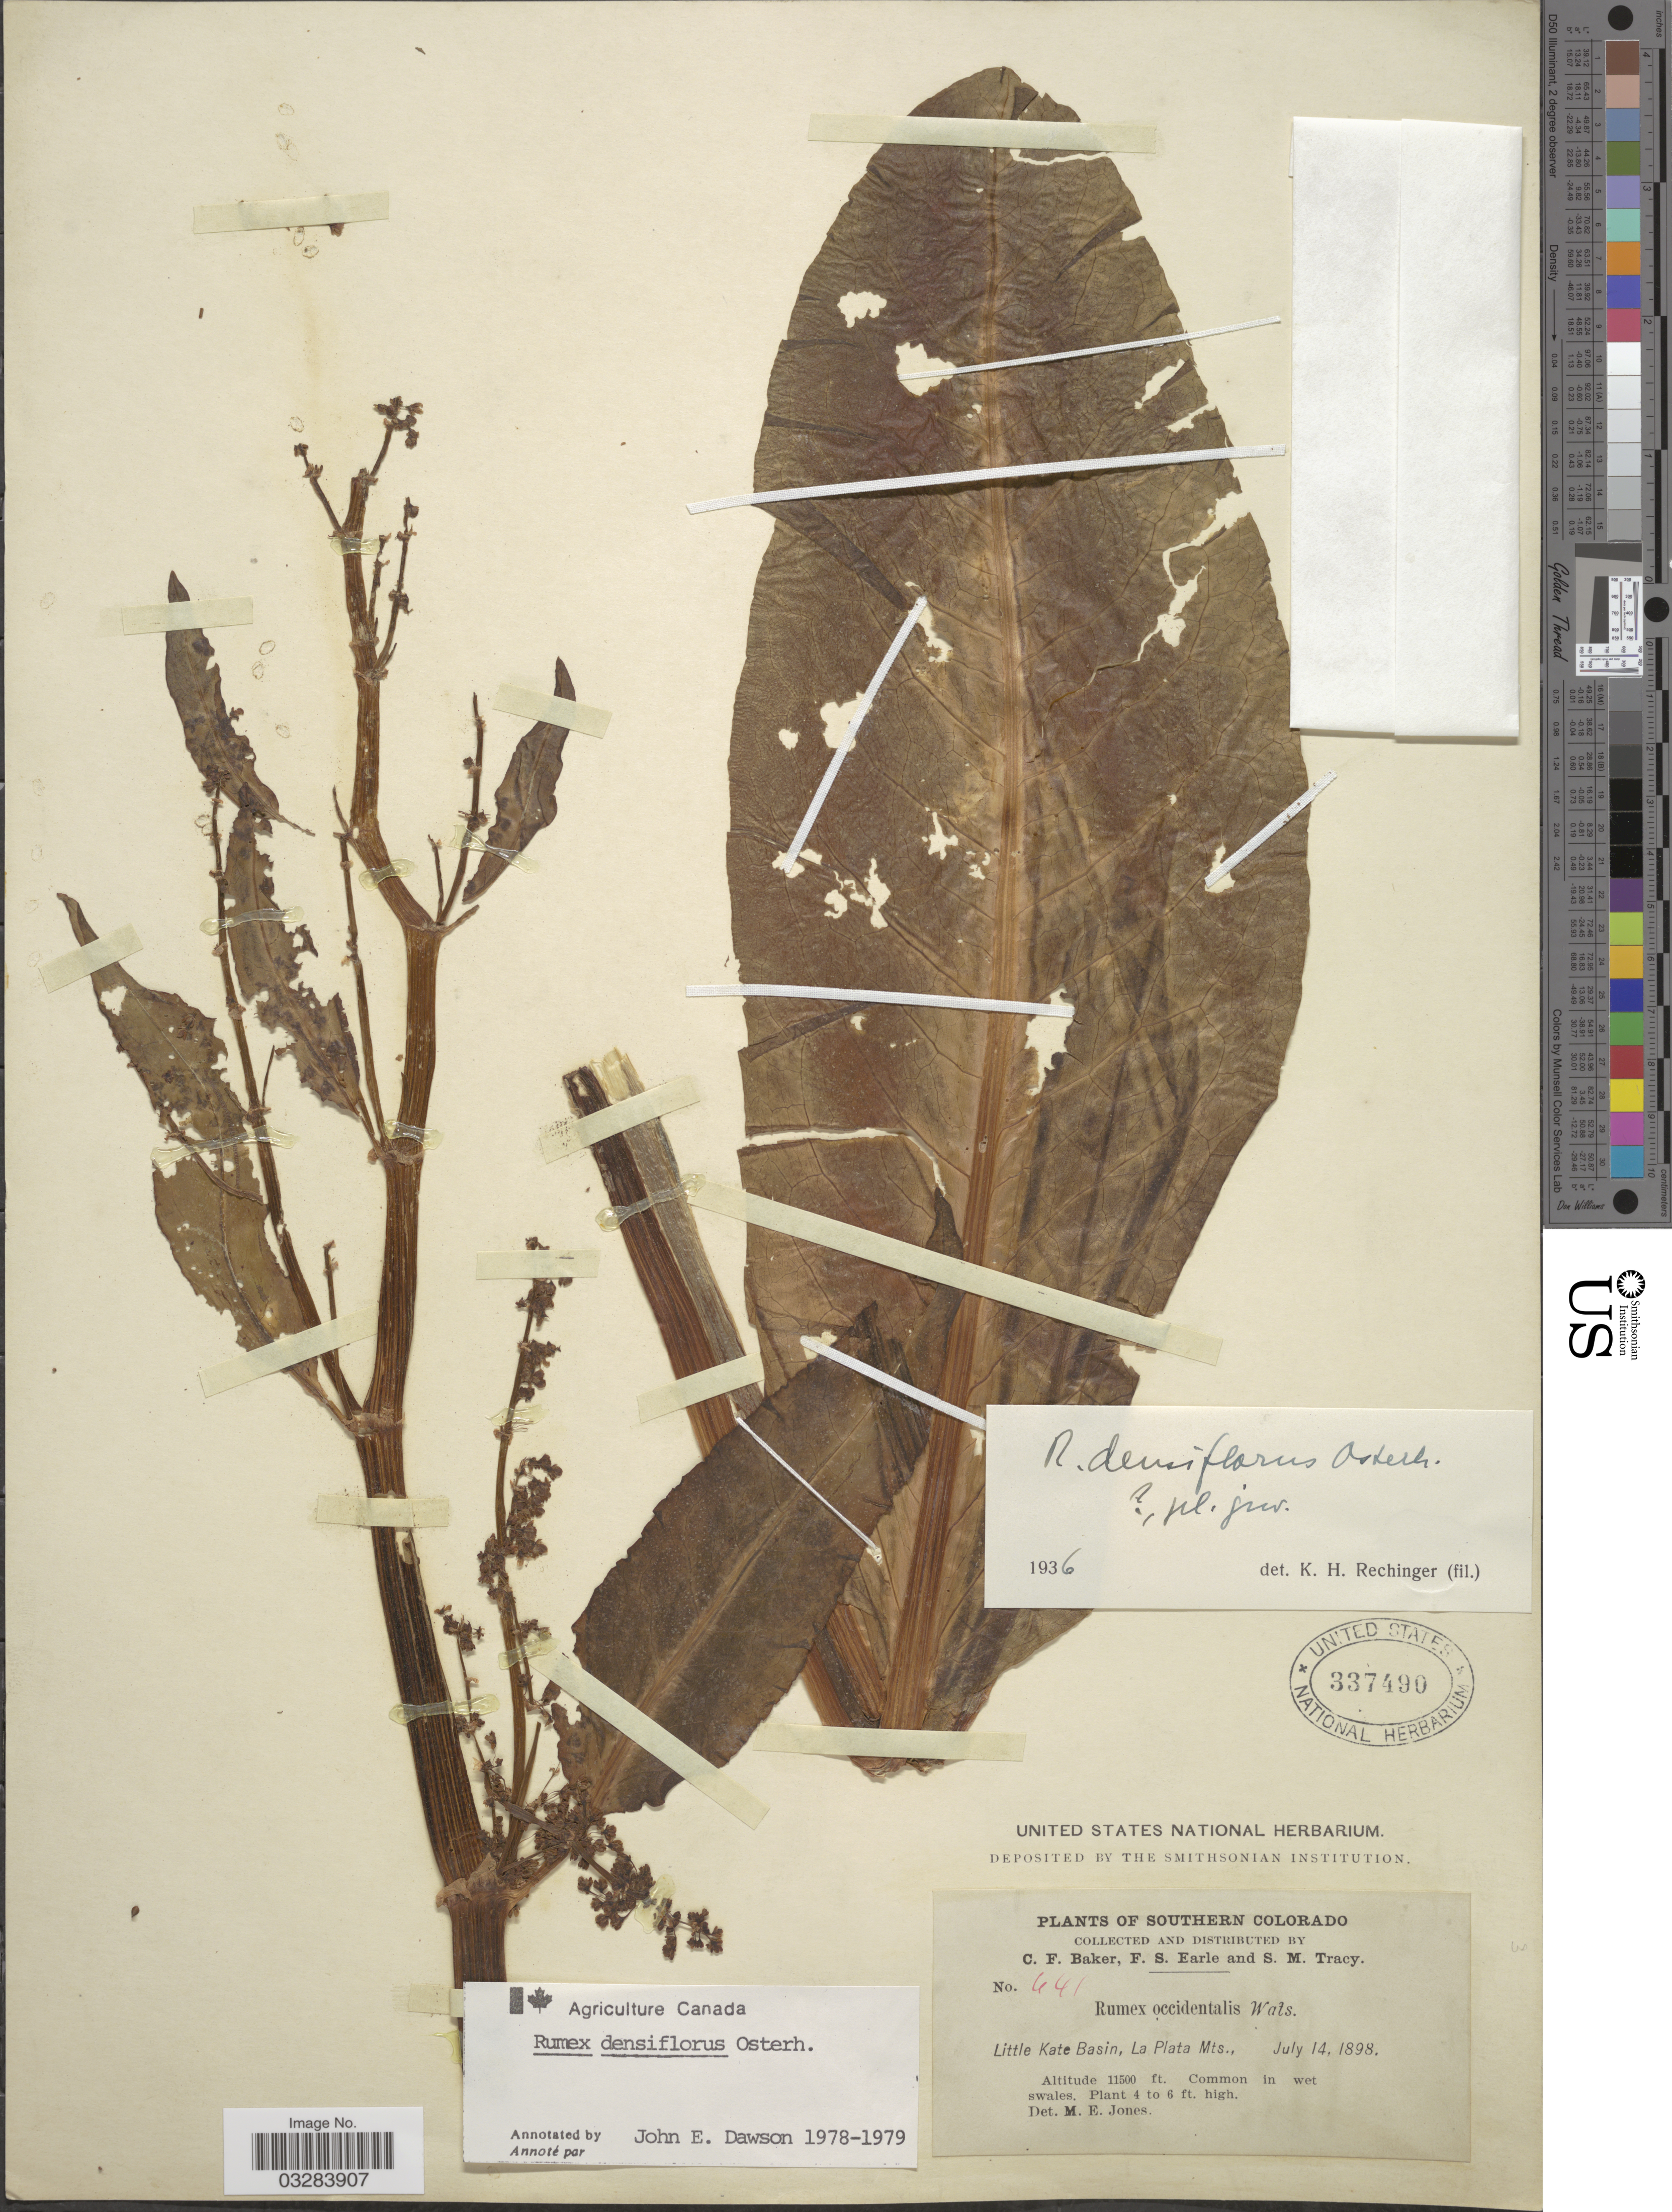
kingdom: Plantae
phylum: Tracheophyta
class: Magnoliopsida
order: Caryophyllales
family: Polygonaceae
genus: Rumex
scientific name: Rumex densiflorus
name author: Osterh.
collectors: C. F. Baker, F. S. Earle & S. M. Tracy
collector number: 641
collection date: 1898-07-14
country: United States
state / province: Colorado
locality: Southern Colorado. Little Kate Basin, La Plata Mts.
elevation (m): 3505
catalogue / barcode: US 337490